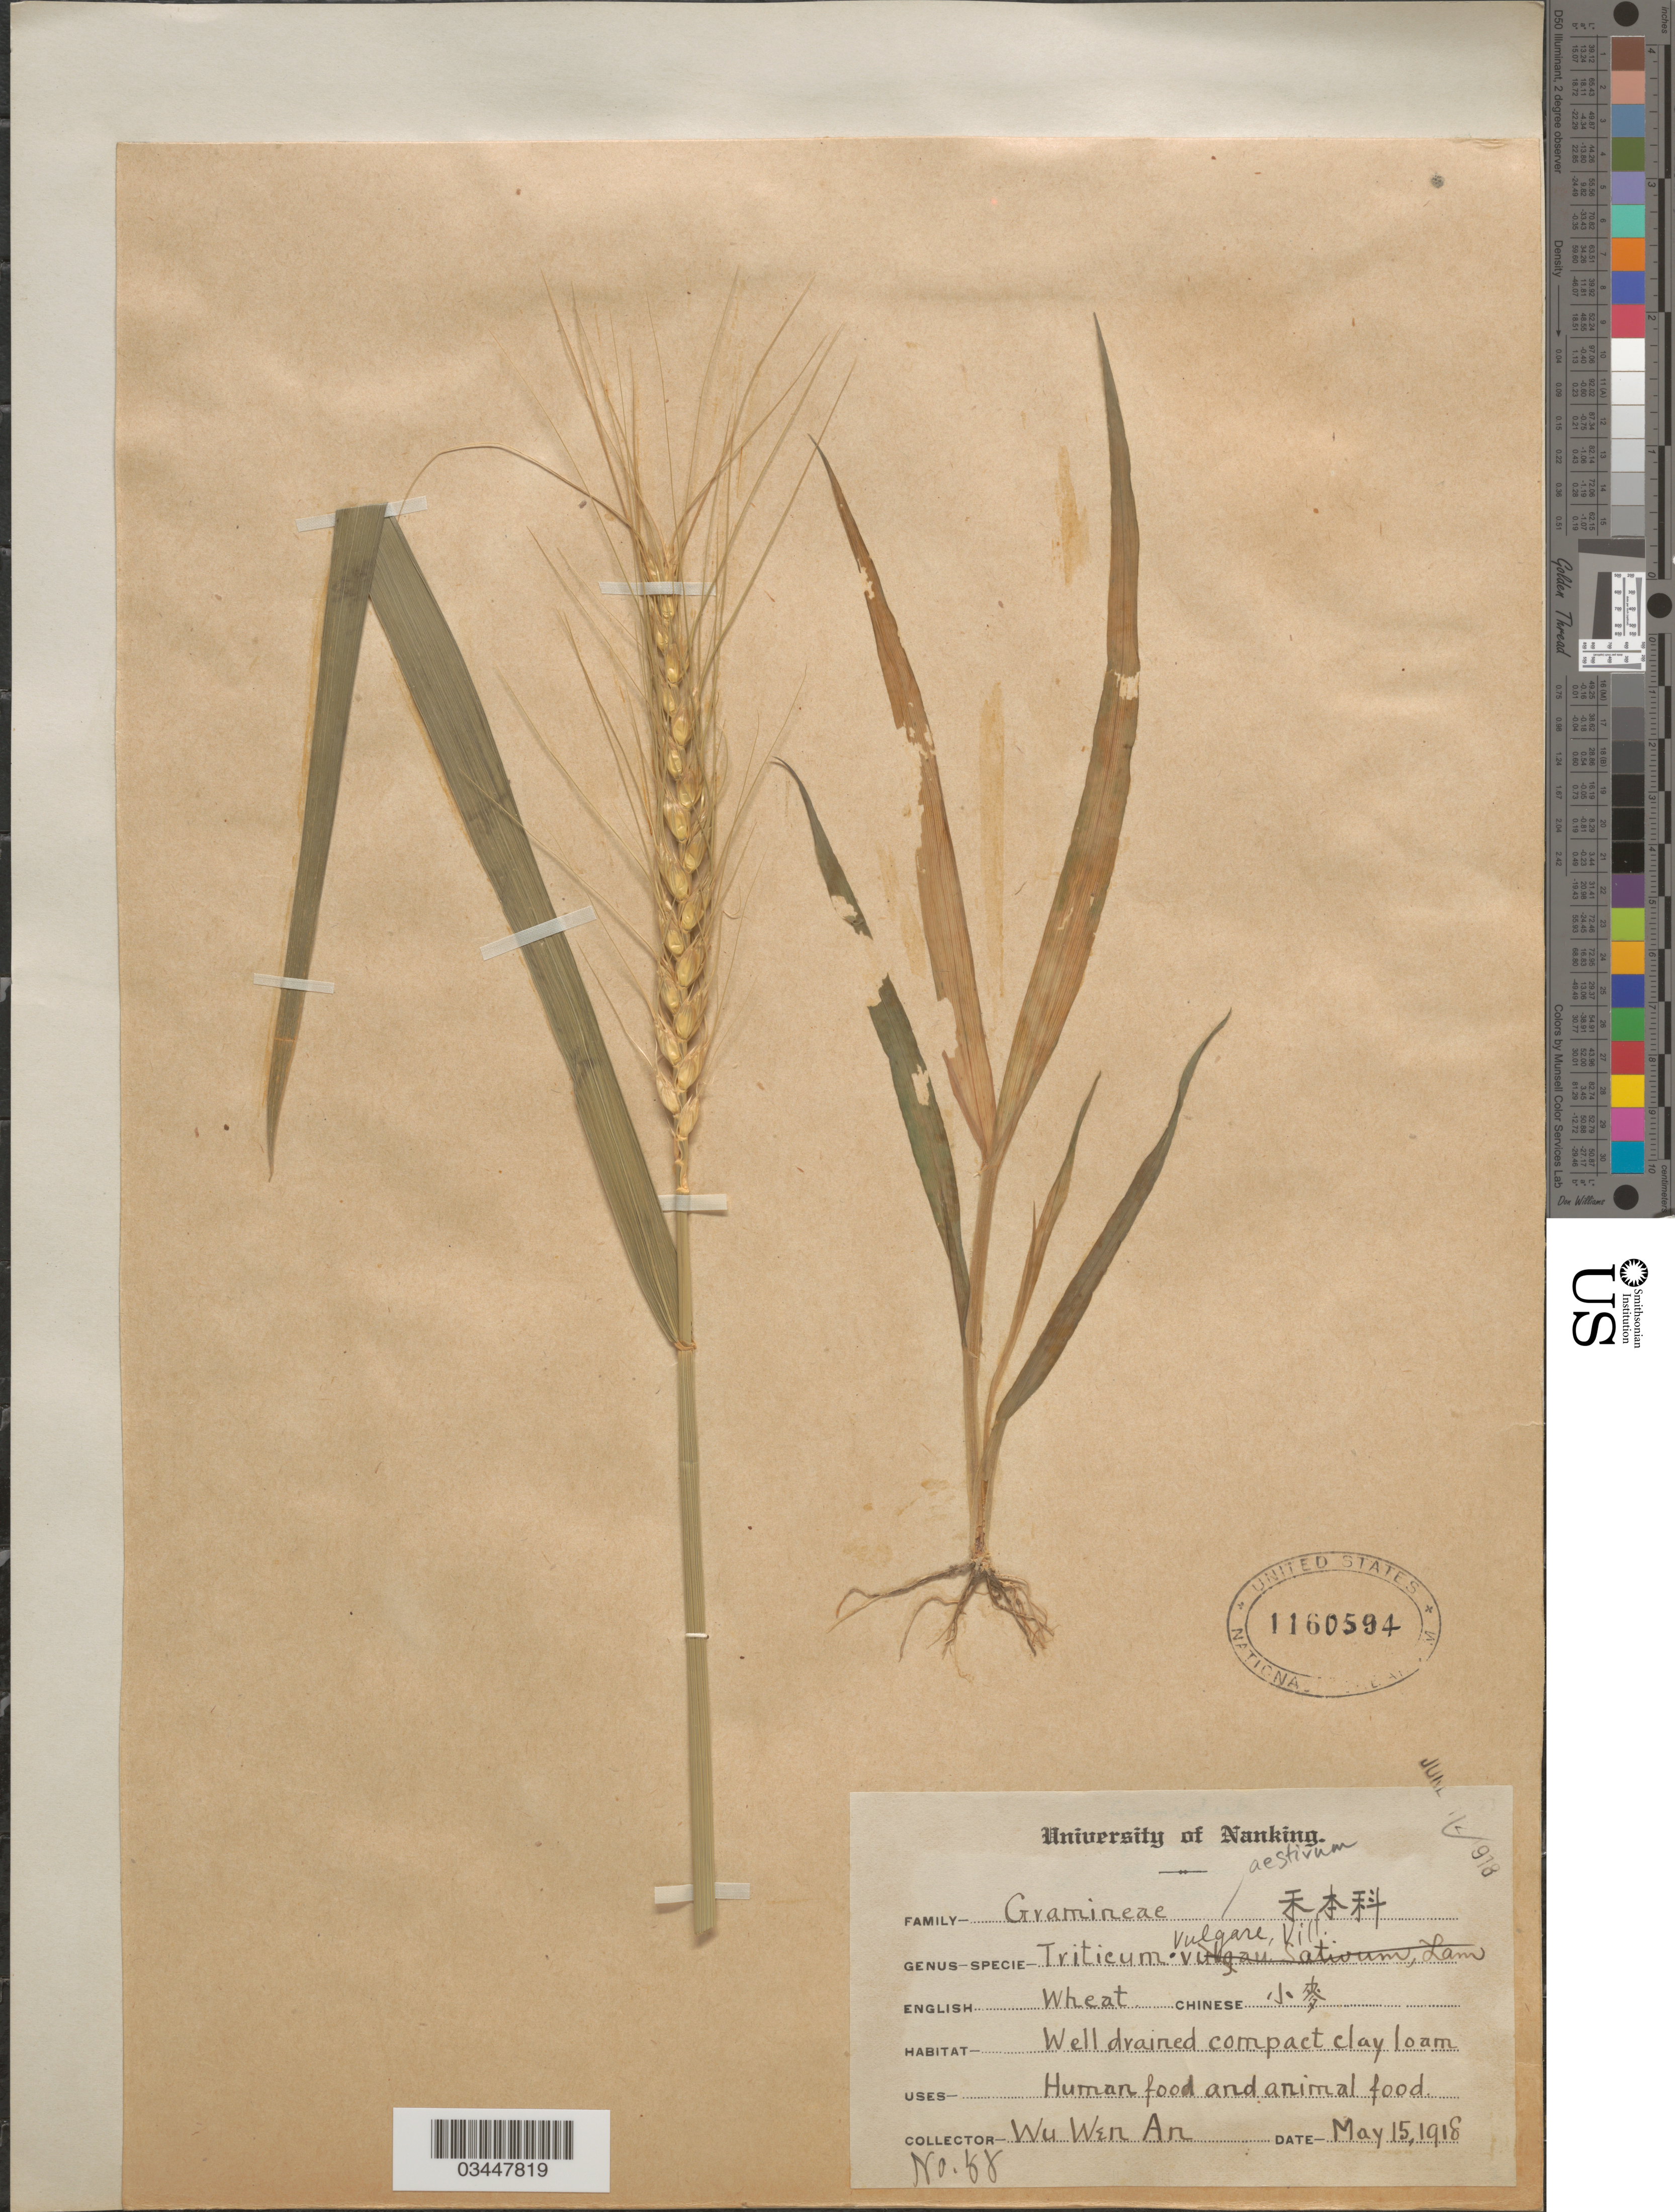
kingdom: Plantae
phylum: Tracheophyta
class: Liliopsida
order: Poales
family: Poaceae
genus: Triticum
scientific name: Triticum aestivum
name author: L.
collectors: W. A. Wu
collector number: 88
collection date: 1918-05-15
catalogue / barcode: US 1160594